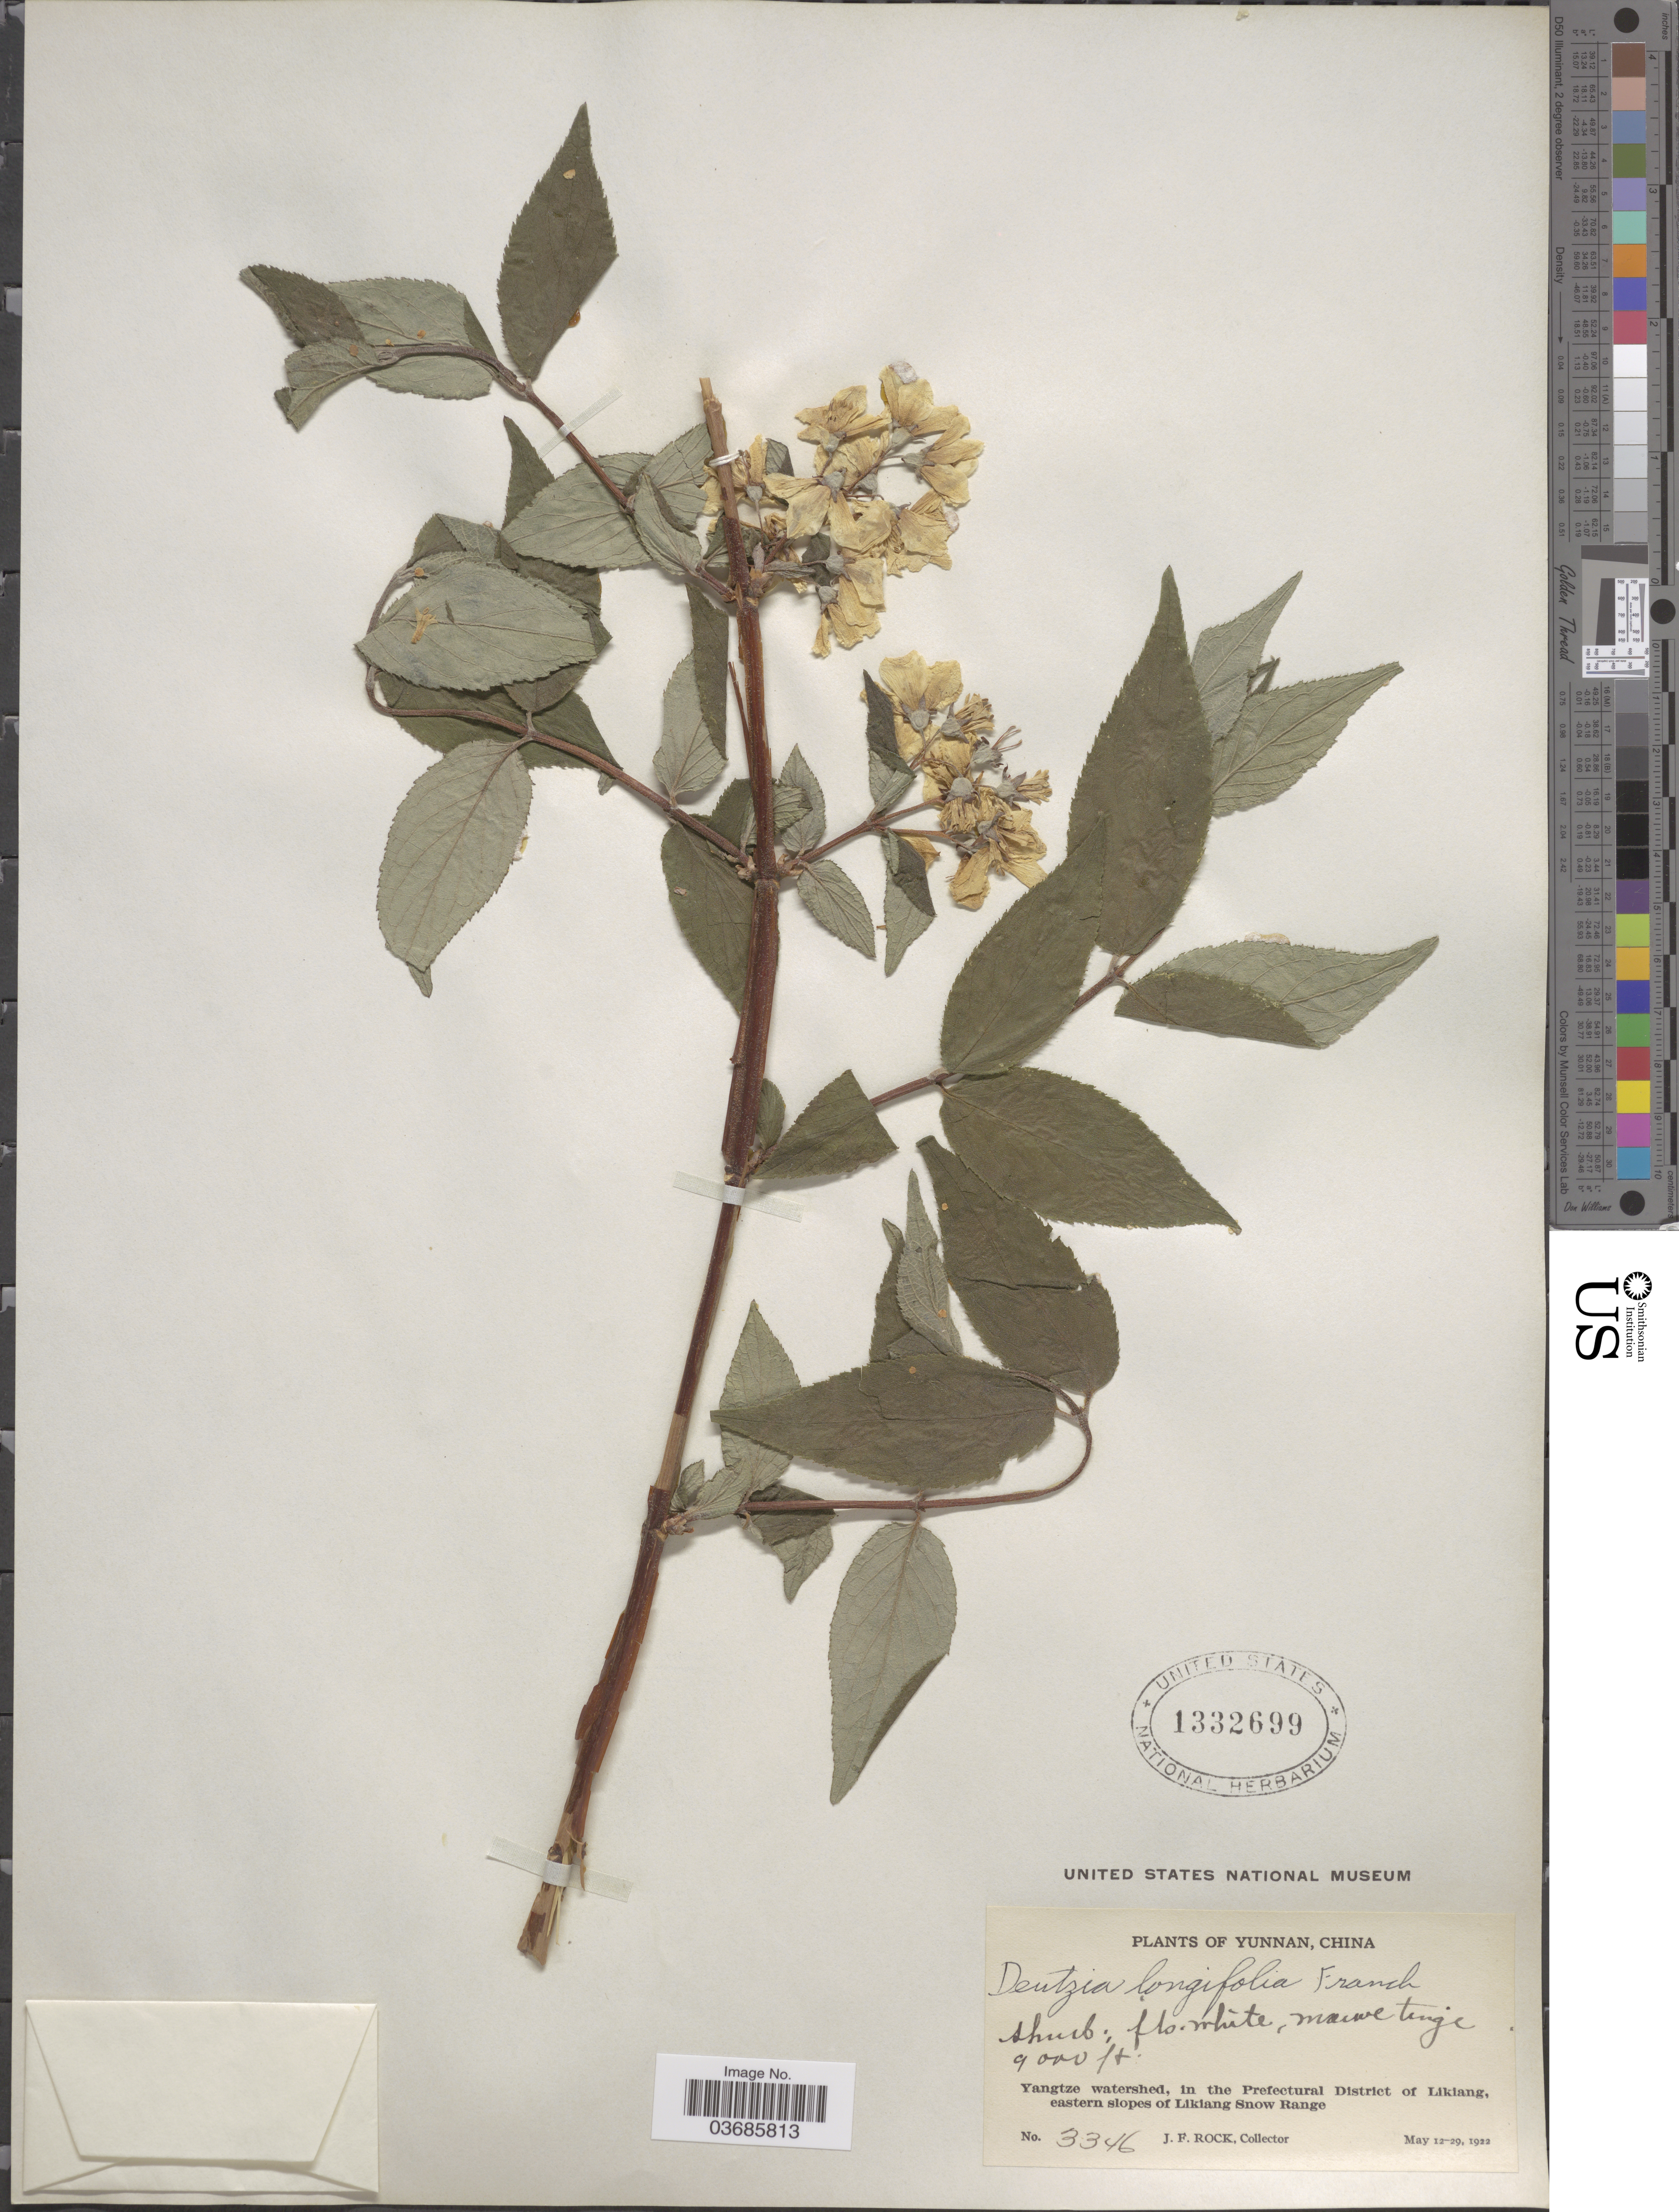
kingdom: Plantae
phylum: Tracheophyta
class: Magnoliopsida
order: Cornales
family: Hydrangeaceae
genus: Deutzia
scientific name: Deutzia glomeruliflora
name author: Franch.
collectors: J. Rock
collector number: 3346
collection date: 1922-05-12/1922-05-29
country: China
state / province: Yunnan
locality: Yangtze watershed, in the Prefectural District of Likiang, eastern slopes of Likiang Snow Range.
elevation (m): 2743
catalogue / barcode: US 1332699